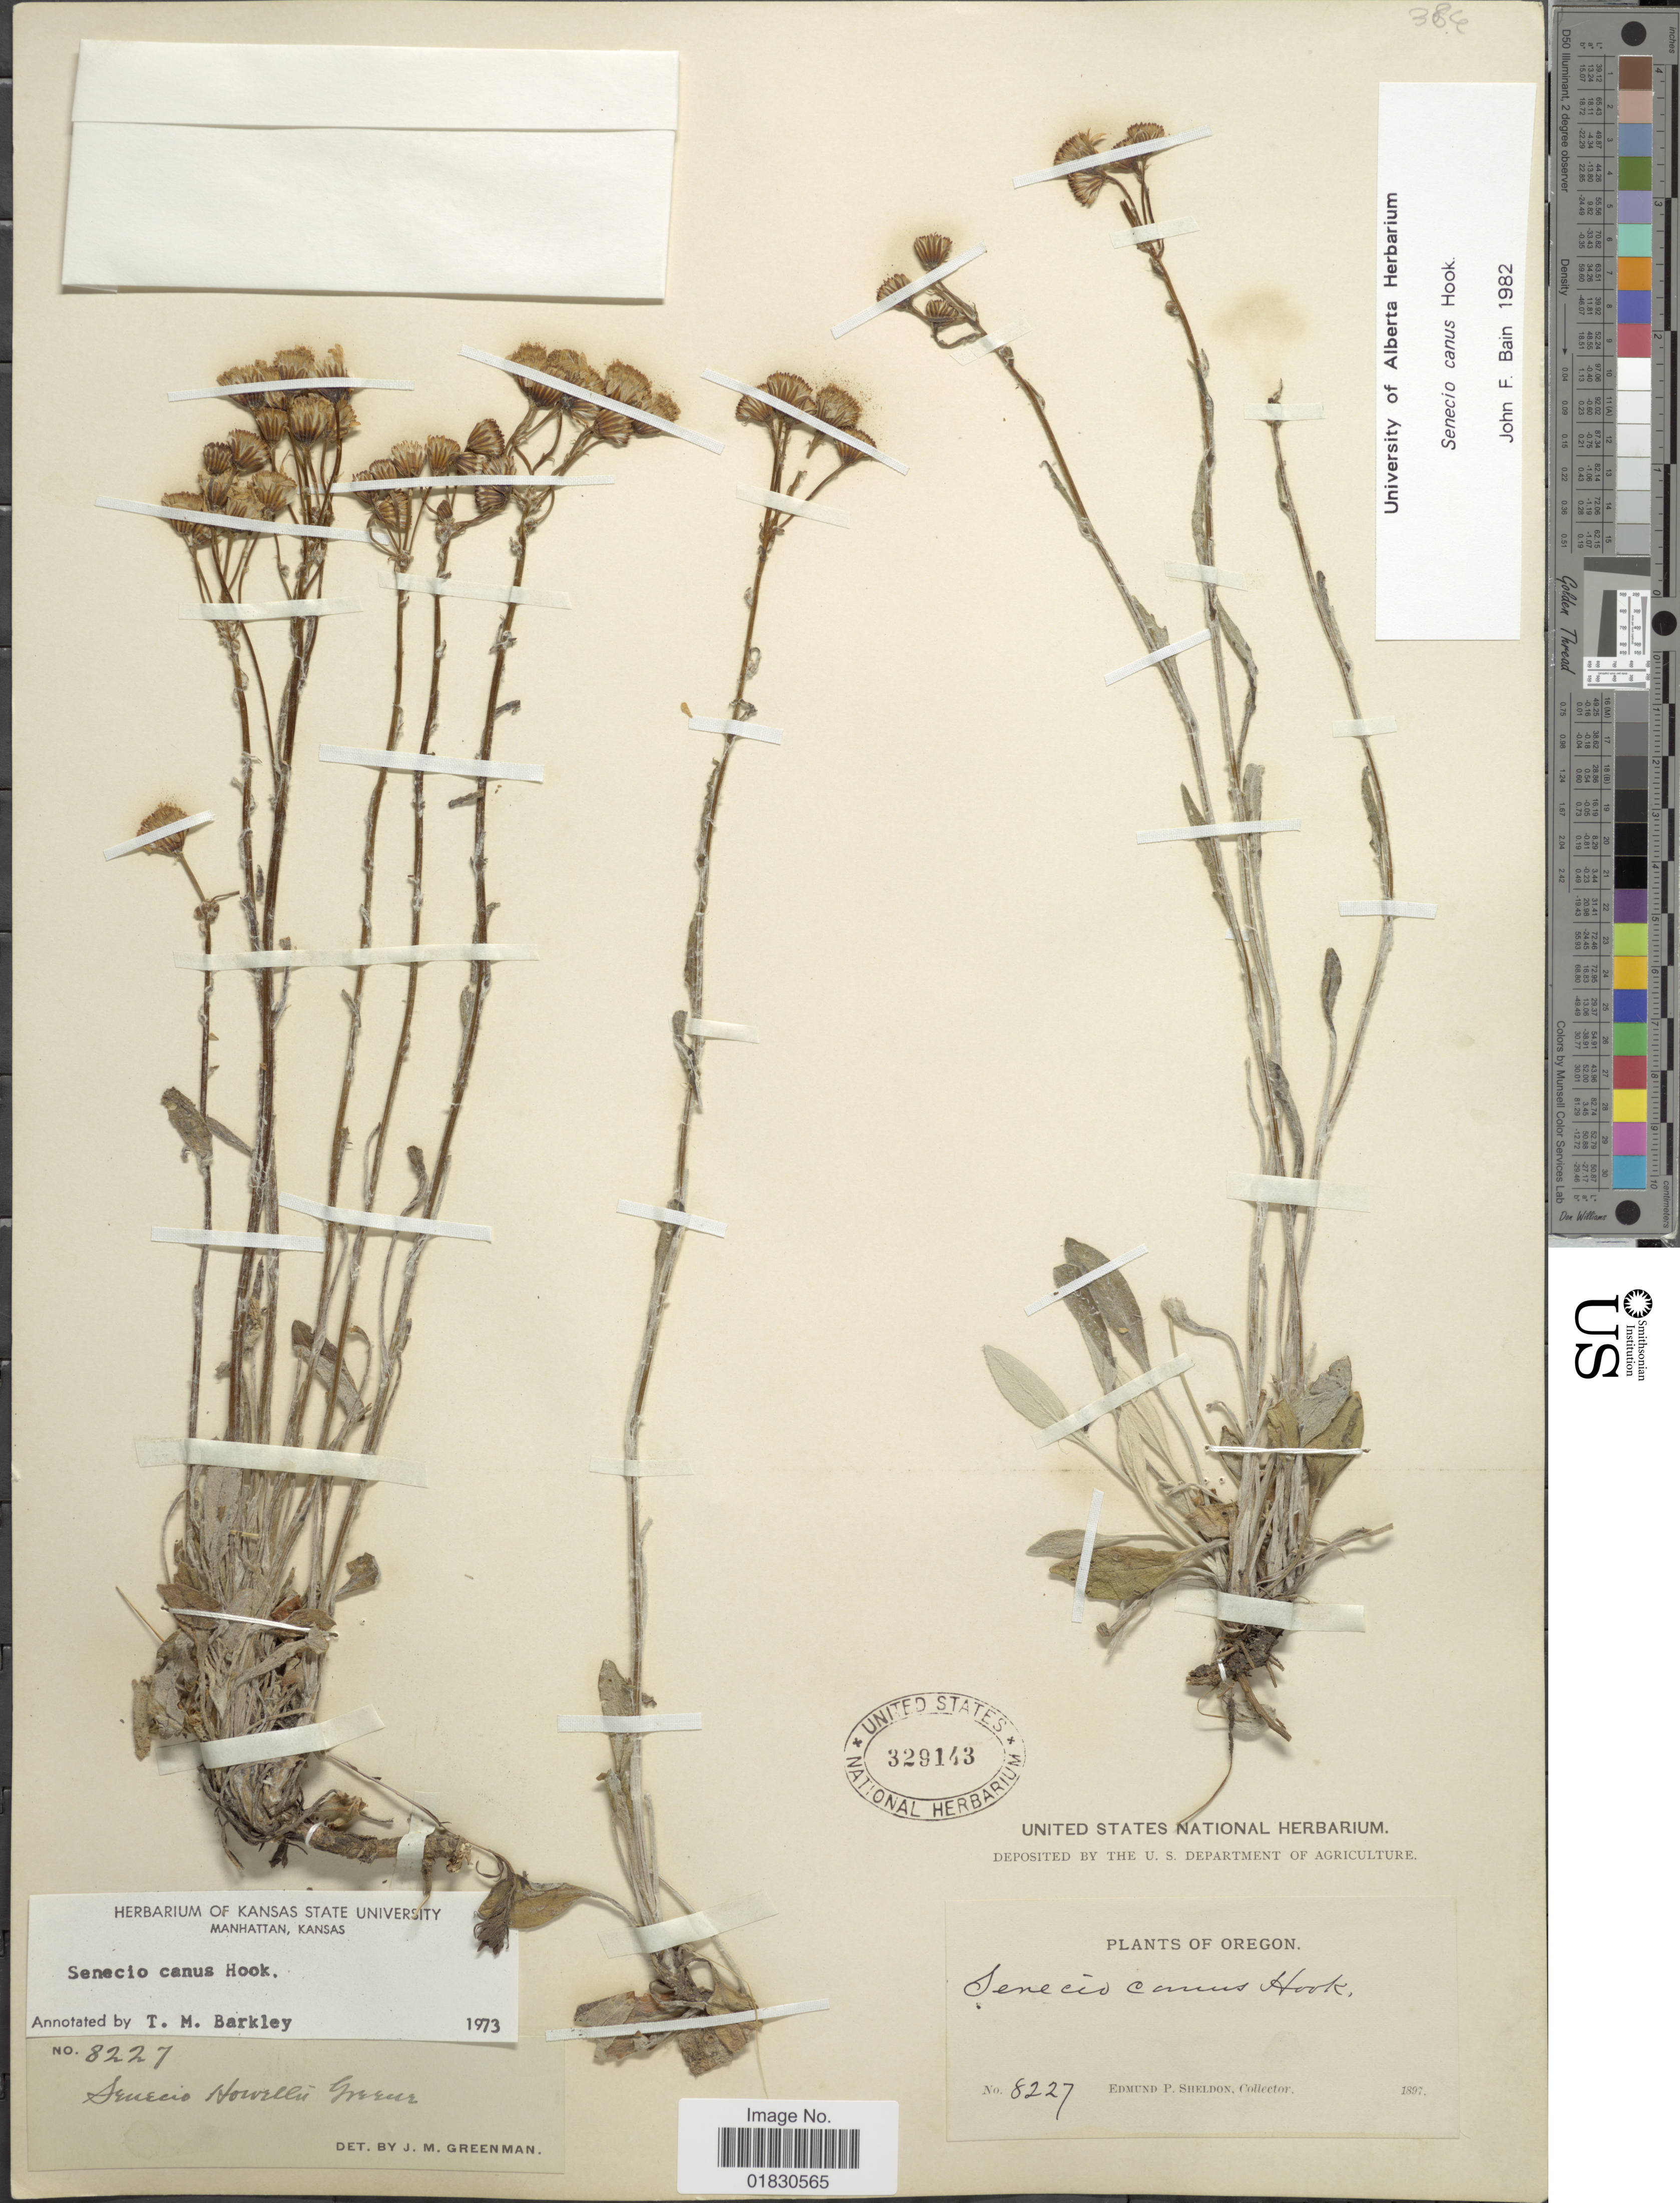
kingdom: Plantae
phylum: Tracheophyta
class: Magnoliopsida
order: Asterales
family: Asteraceae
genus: Packera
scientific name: Packera cana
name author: (Hook.) W.A. Weber & Á. Löve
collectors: E. P. Sheldon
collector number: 8227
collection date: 1897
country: United States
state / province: Oregon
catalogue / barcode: US 329143